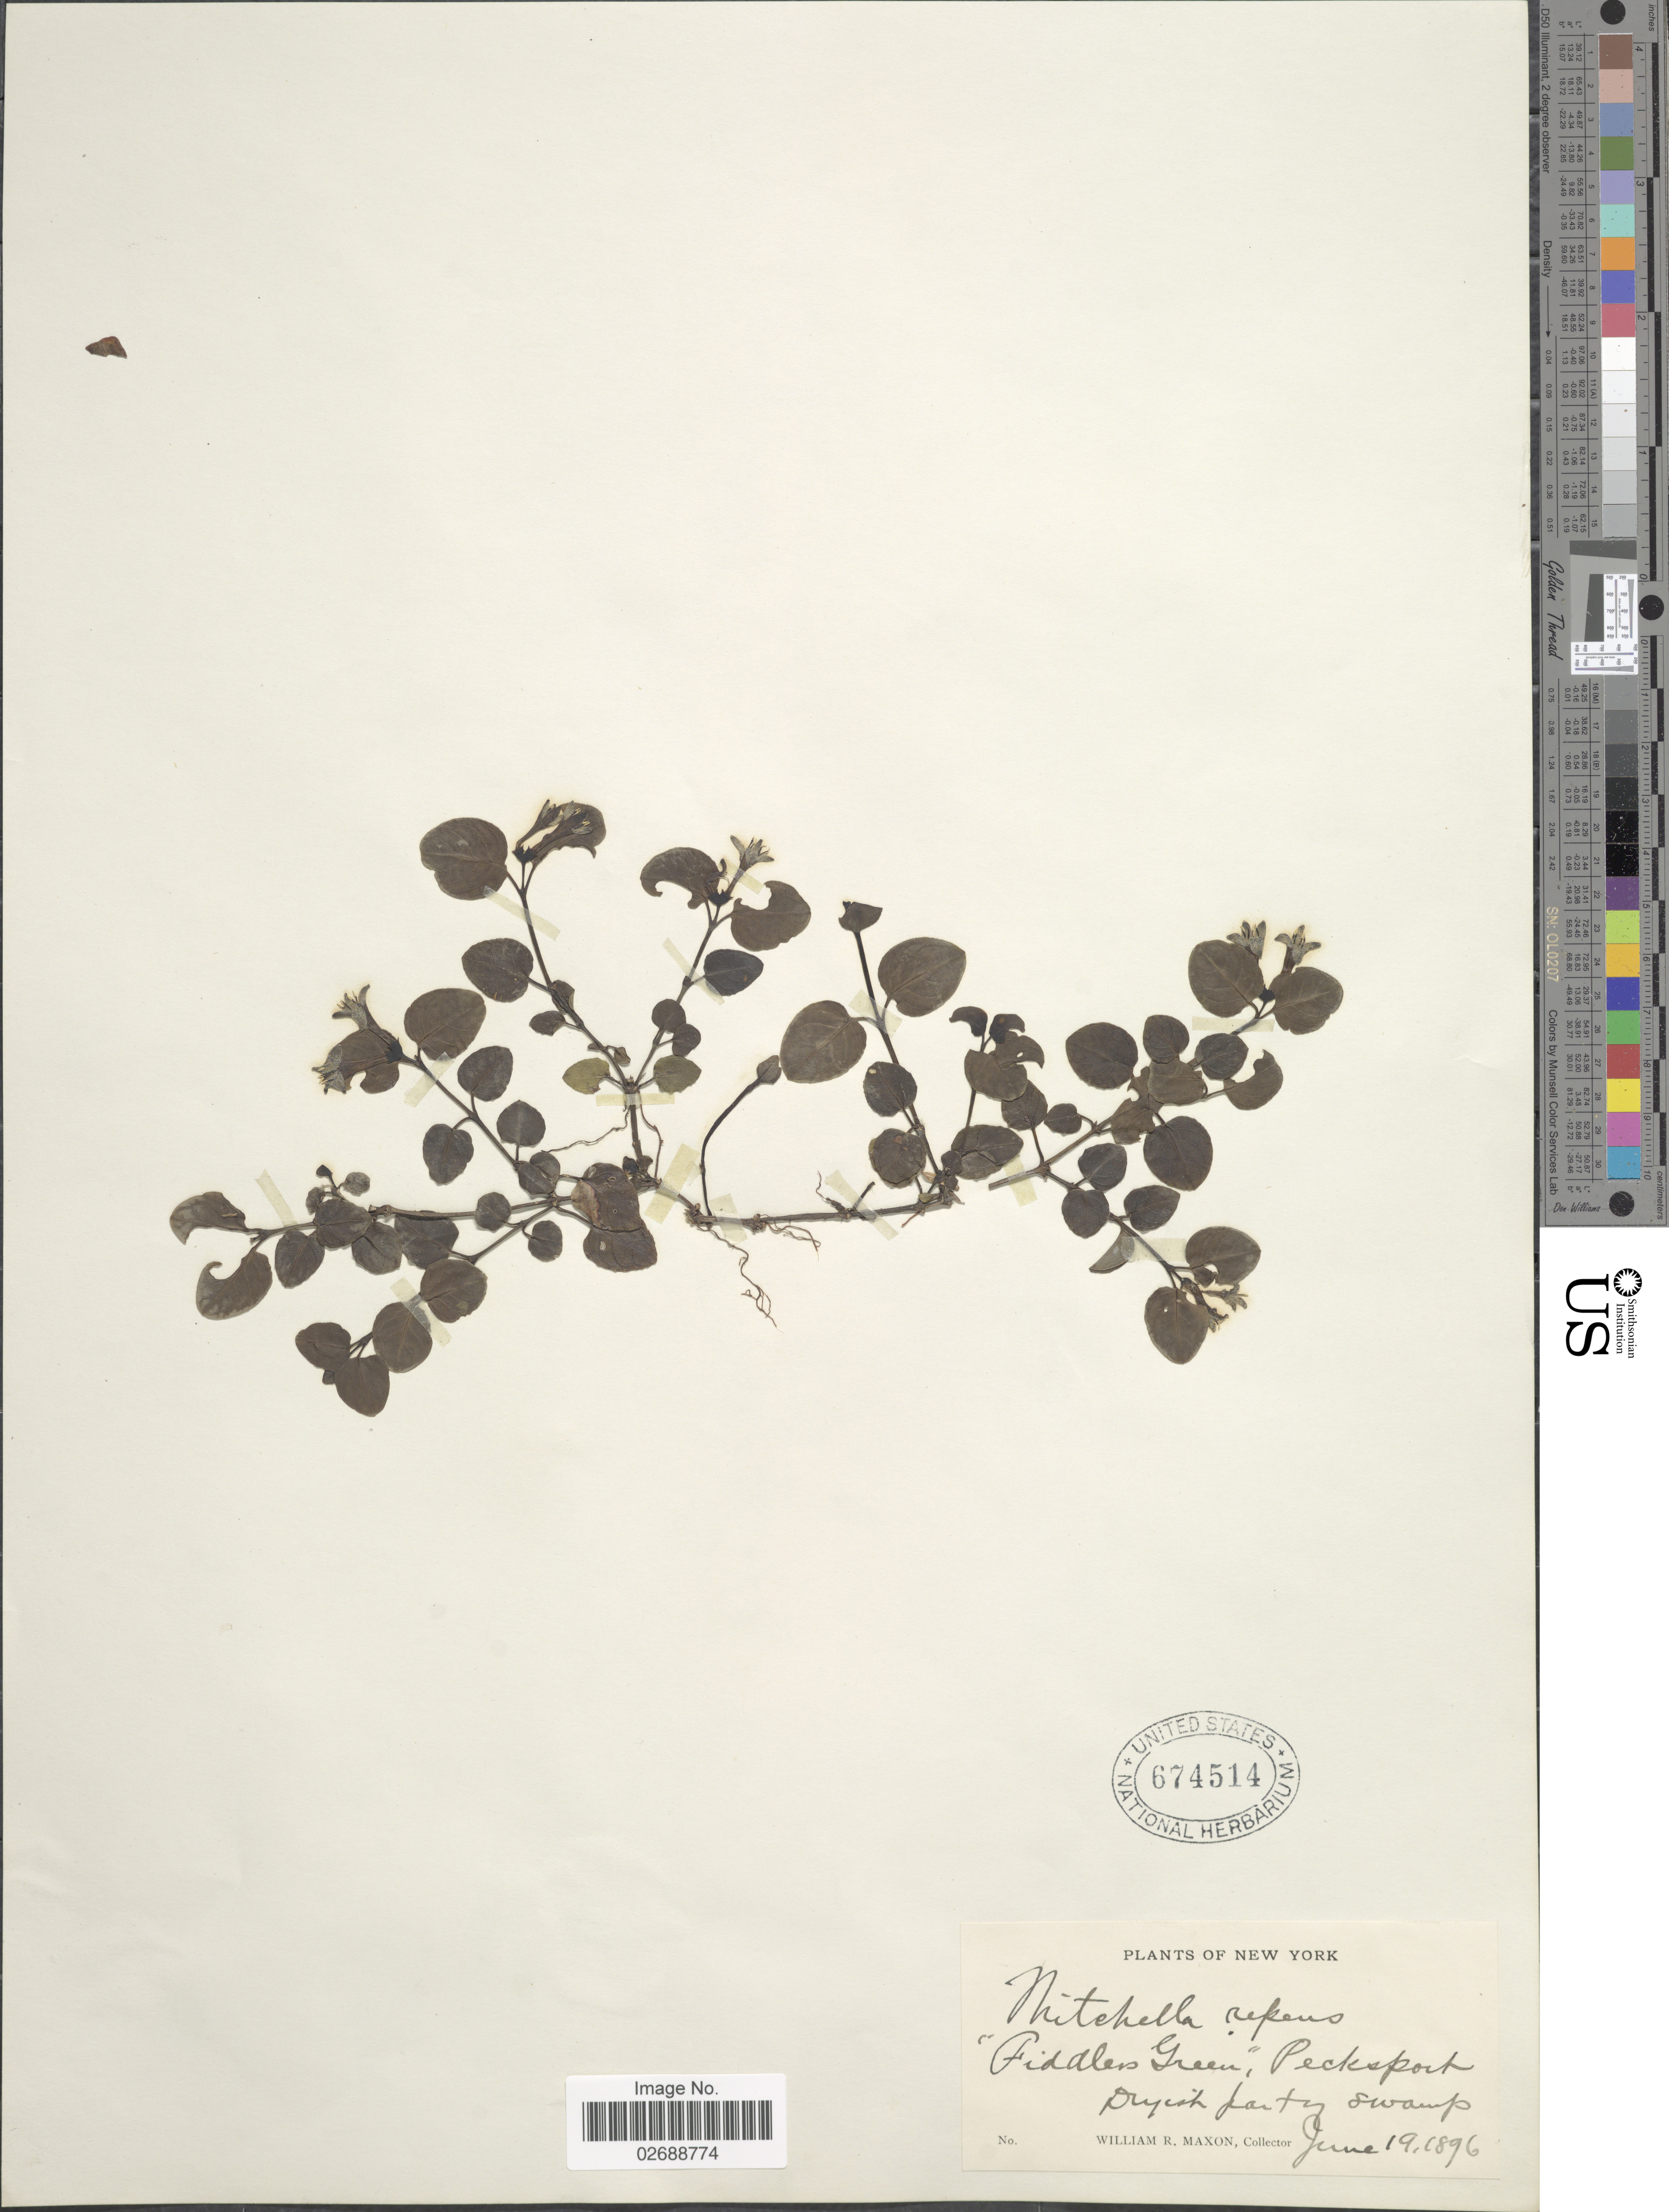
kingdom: Plantae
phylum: Tracheophyta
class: Magnoliopsida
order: Gentianales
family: Rubiaceae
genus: Mitchella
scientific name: Mitchella repens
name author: L.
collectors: W. R. Maxon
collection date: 1896-06-19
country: United States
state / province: New York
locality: Fiddler's Green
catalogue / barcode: US 674514